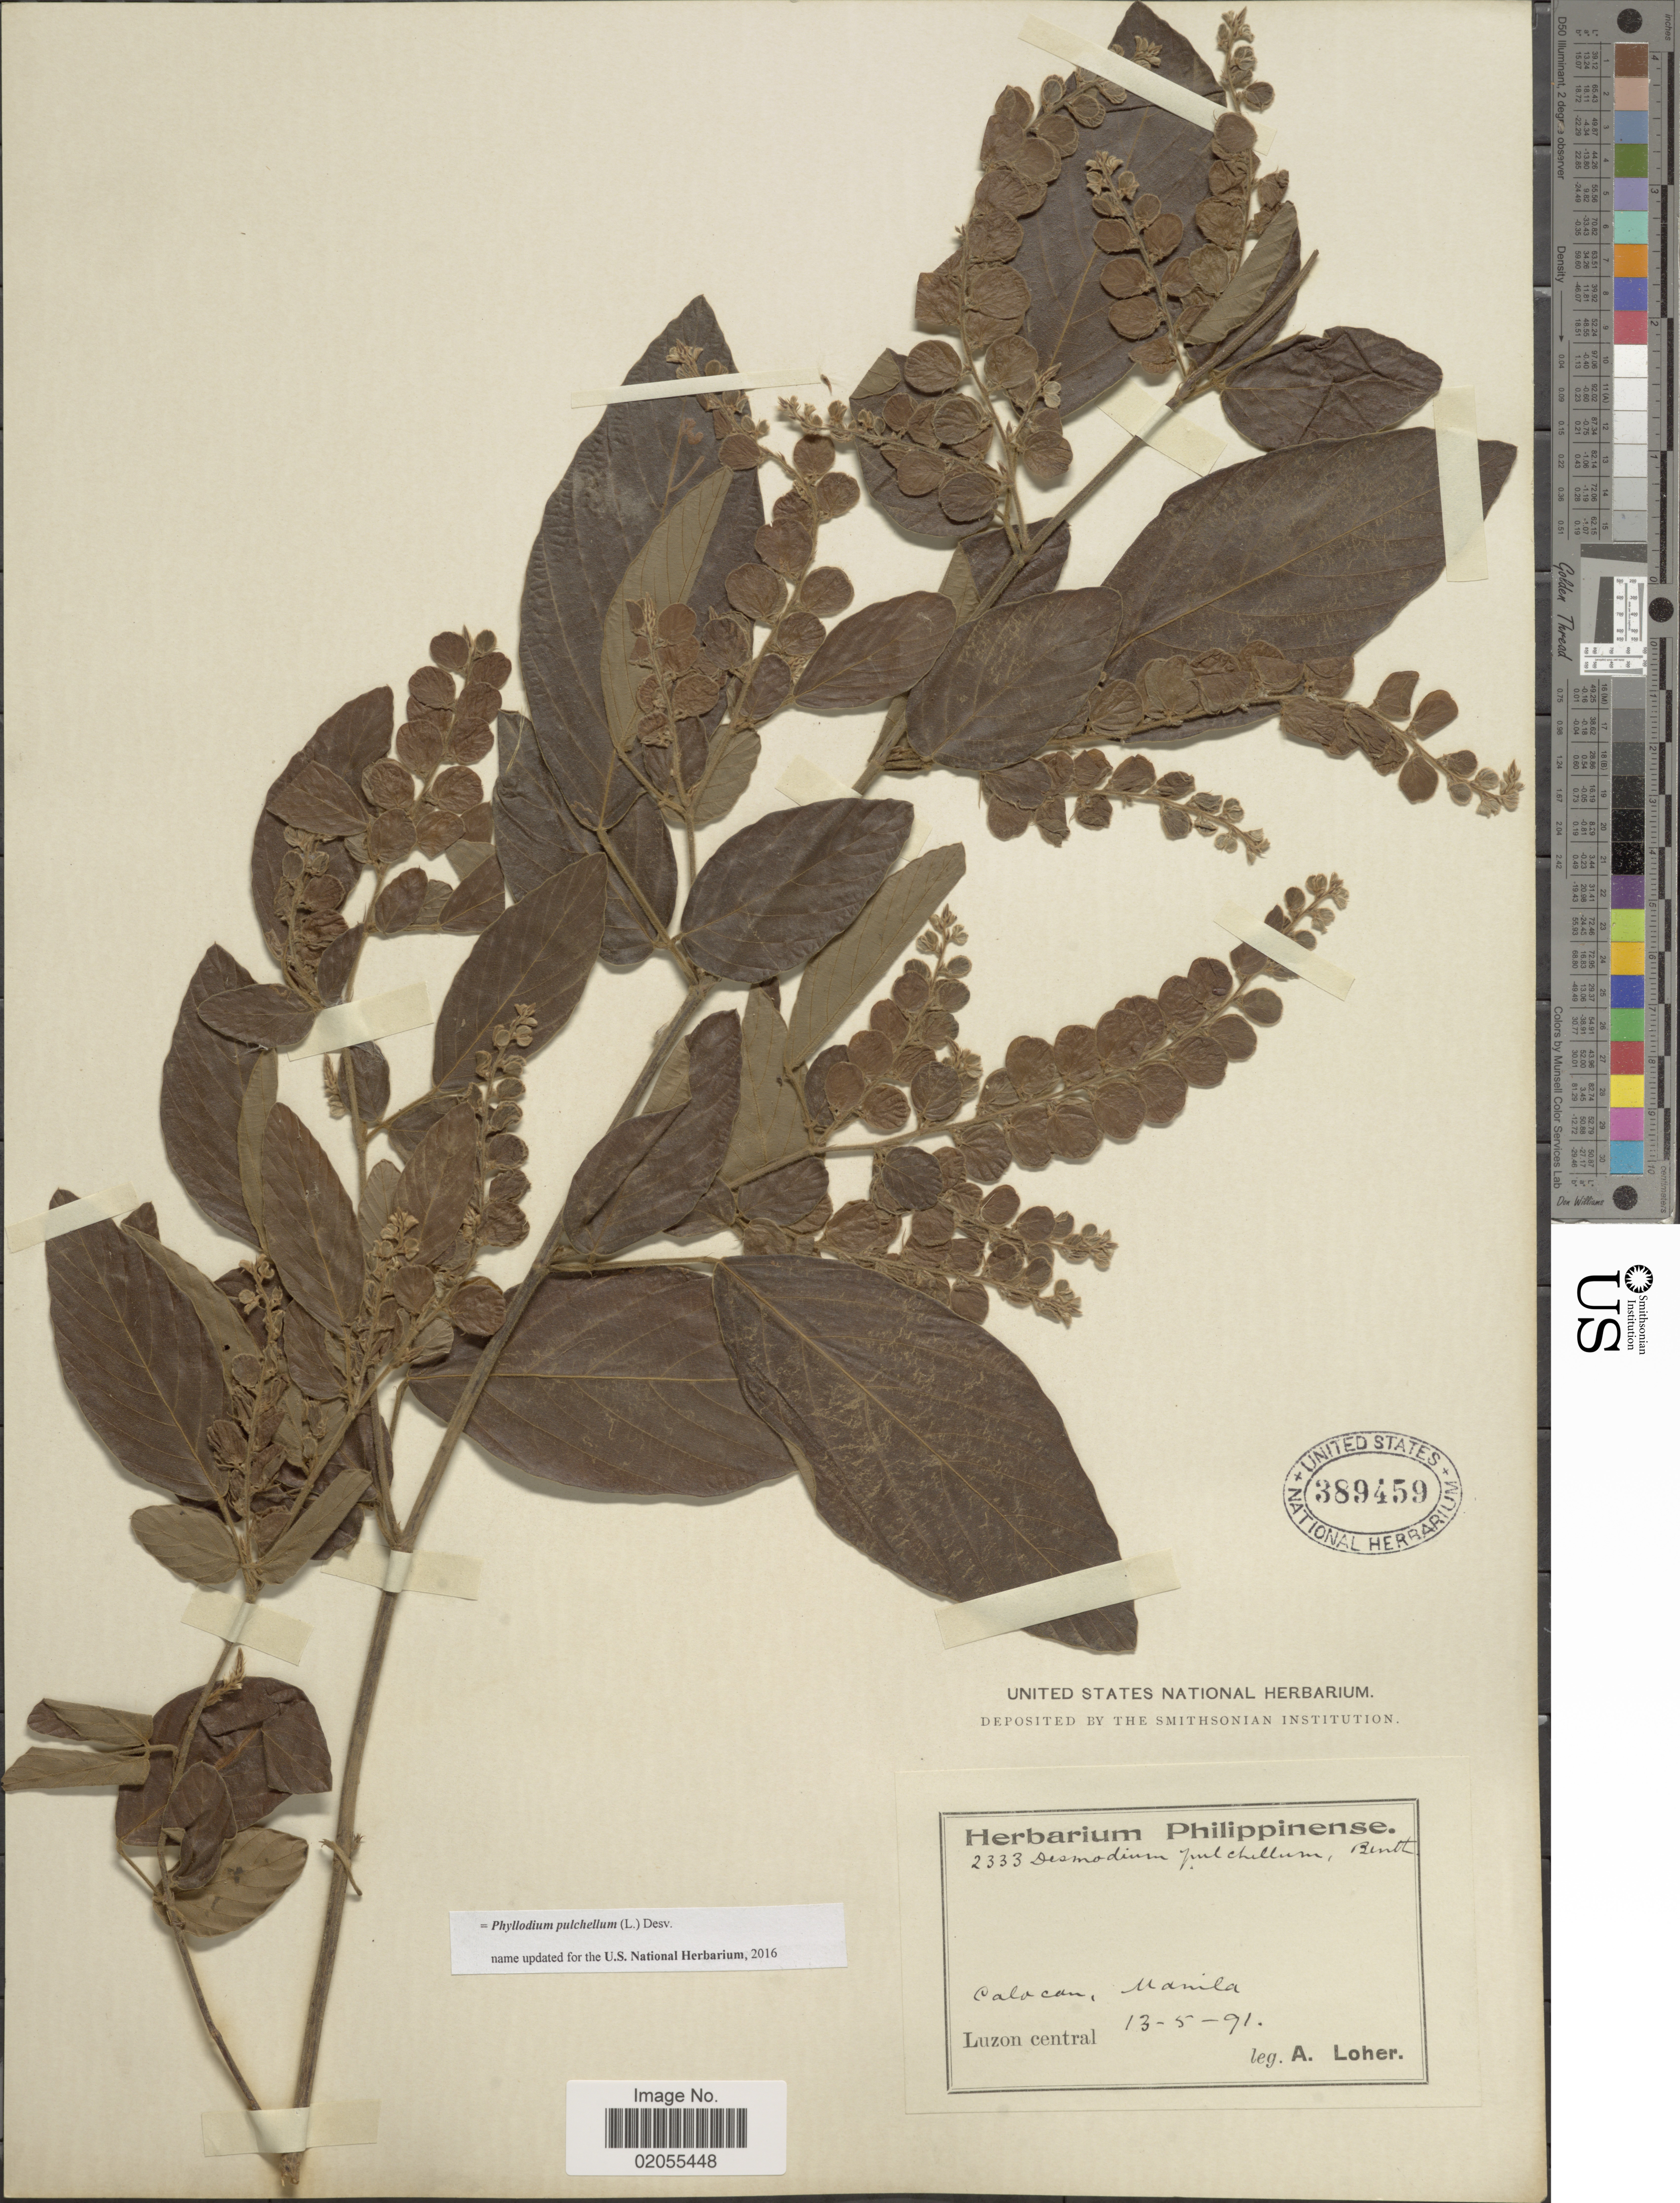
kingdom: Plantae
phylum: Tracheophyta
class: Magnoliopsida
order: Fabales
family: Fabaceae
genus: Phyllodium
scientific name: Phyllodium pulchellum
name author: (L.) Desv.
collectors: A. Loher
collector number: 2333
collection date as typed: Transcribed d/m/y: 13/5/91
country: Philippines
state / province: Central Luzon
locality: Calocan, Manila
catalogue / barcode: US 389459